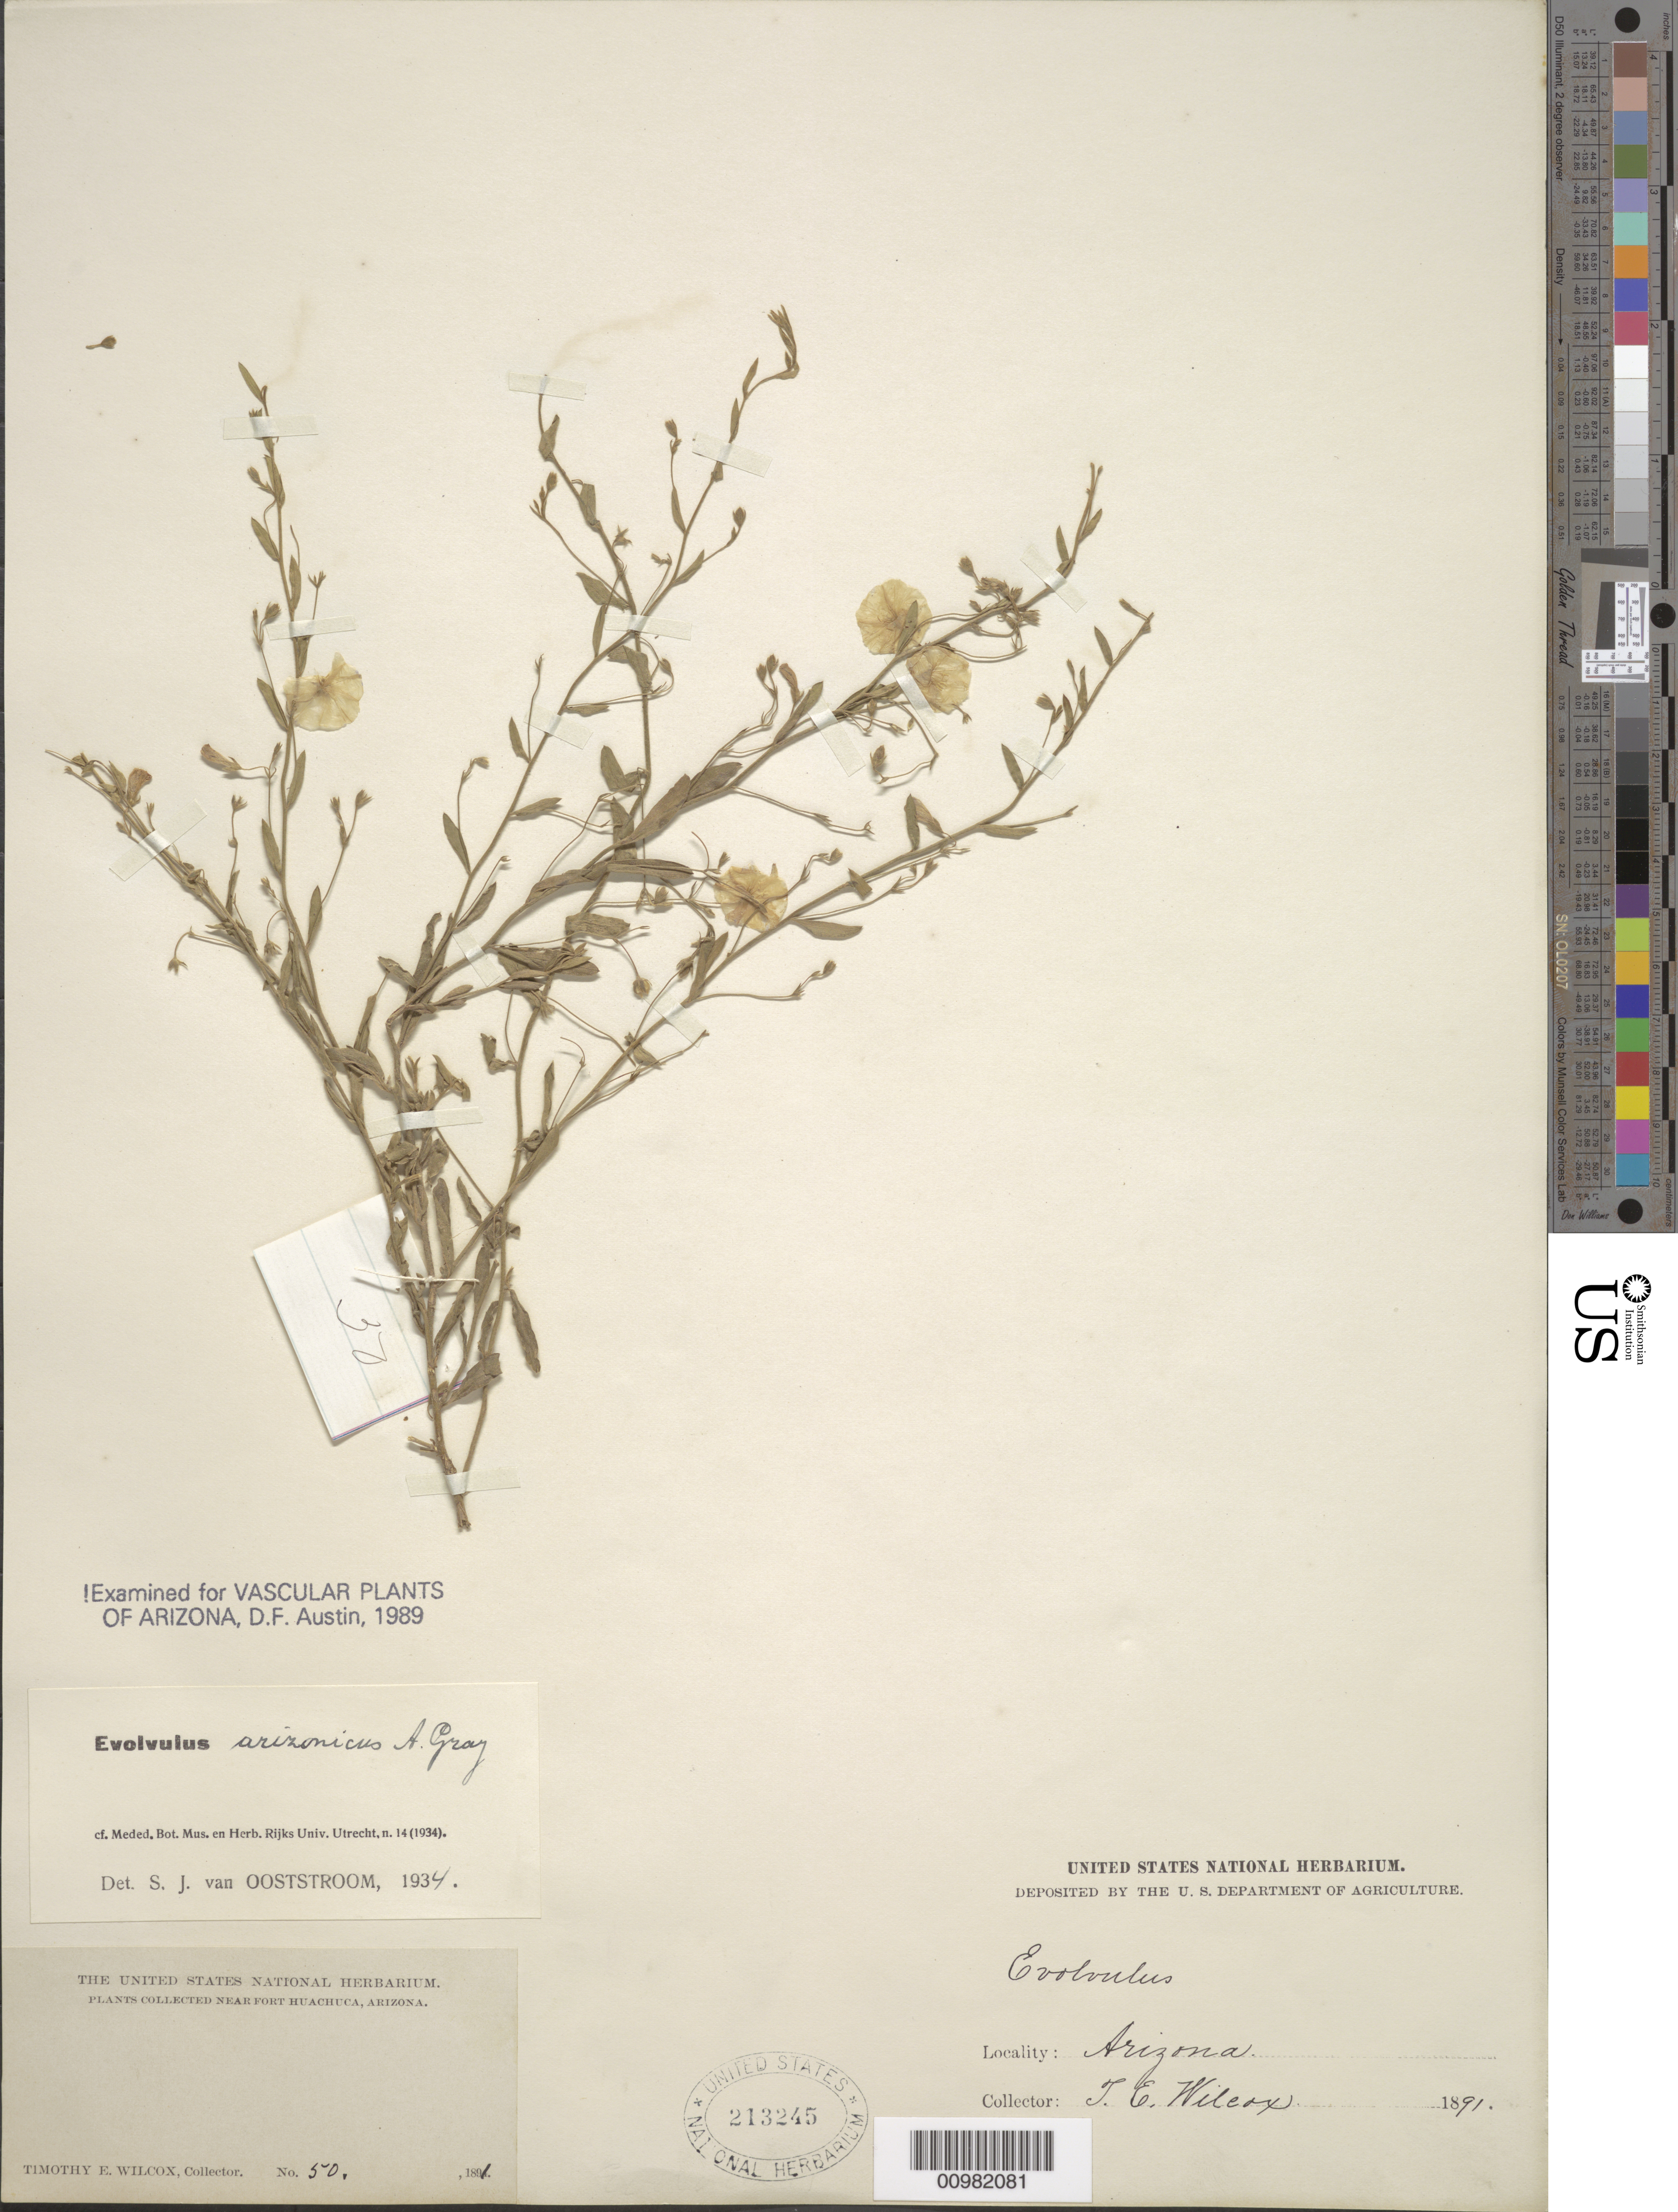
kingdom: Plantae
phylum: Tracheophyta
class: Magnoliopsida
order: Solanales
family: Convolvulaceae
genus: Evolvulus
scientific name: Evolvulus arizonicus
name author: A. Gray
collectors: T. E. Wilcox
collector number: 50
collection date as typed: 1891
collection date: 1891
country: United States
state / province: Arizona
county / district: Cochise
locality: Near Fort Huachuca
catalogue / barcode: US 213245